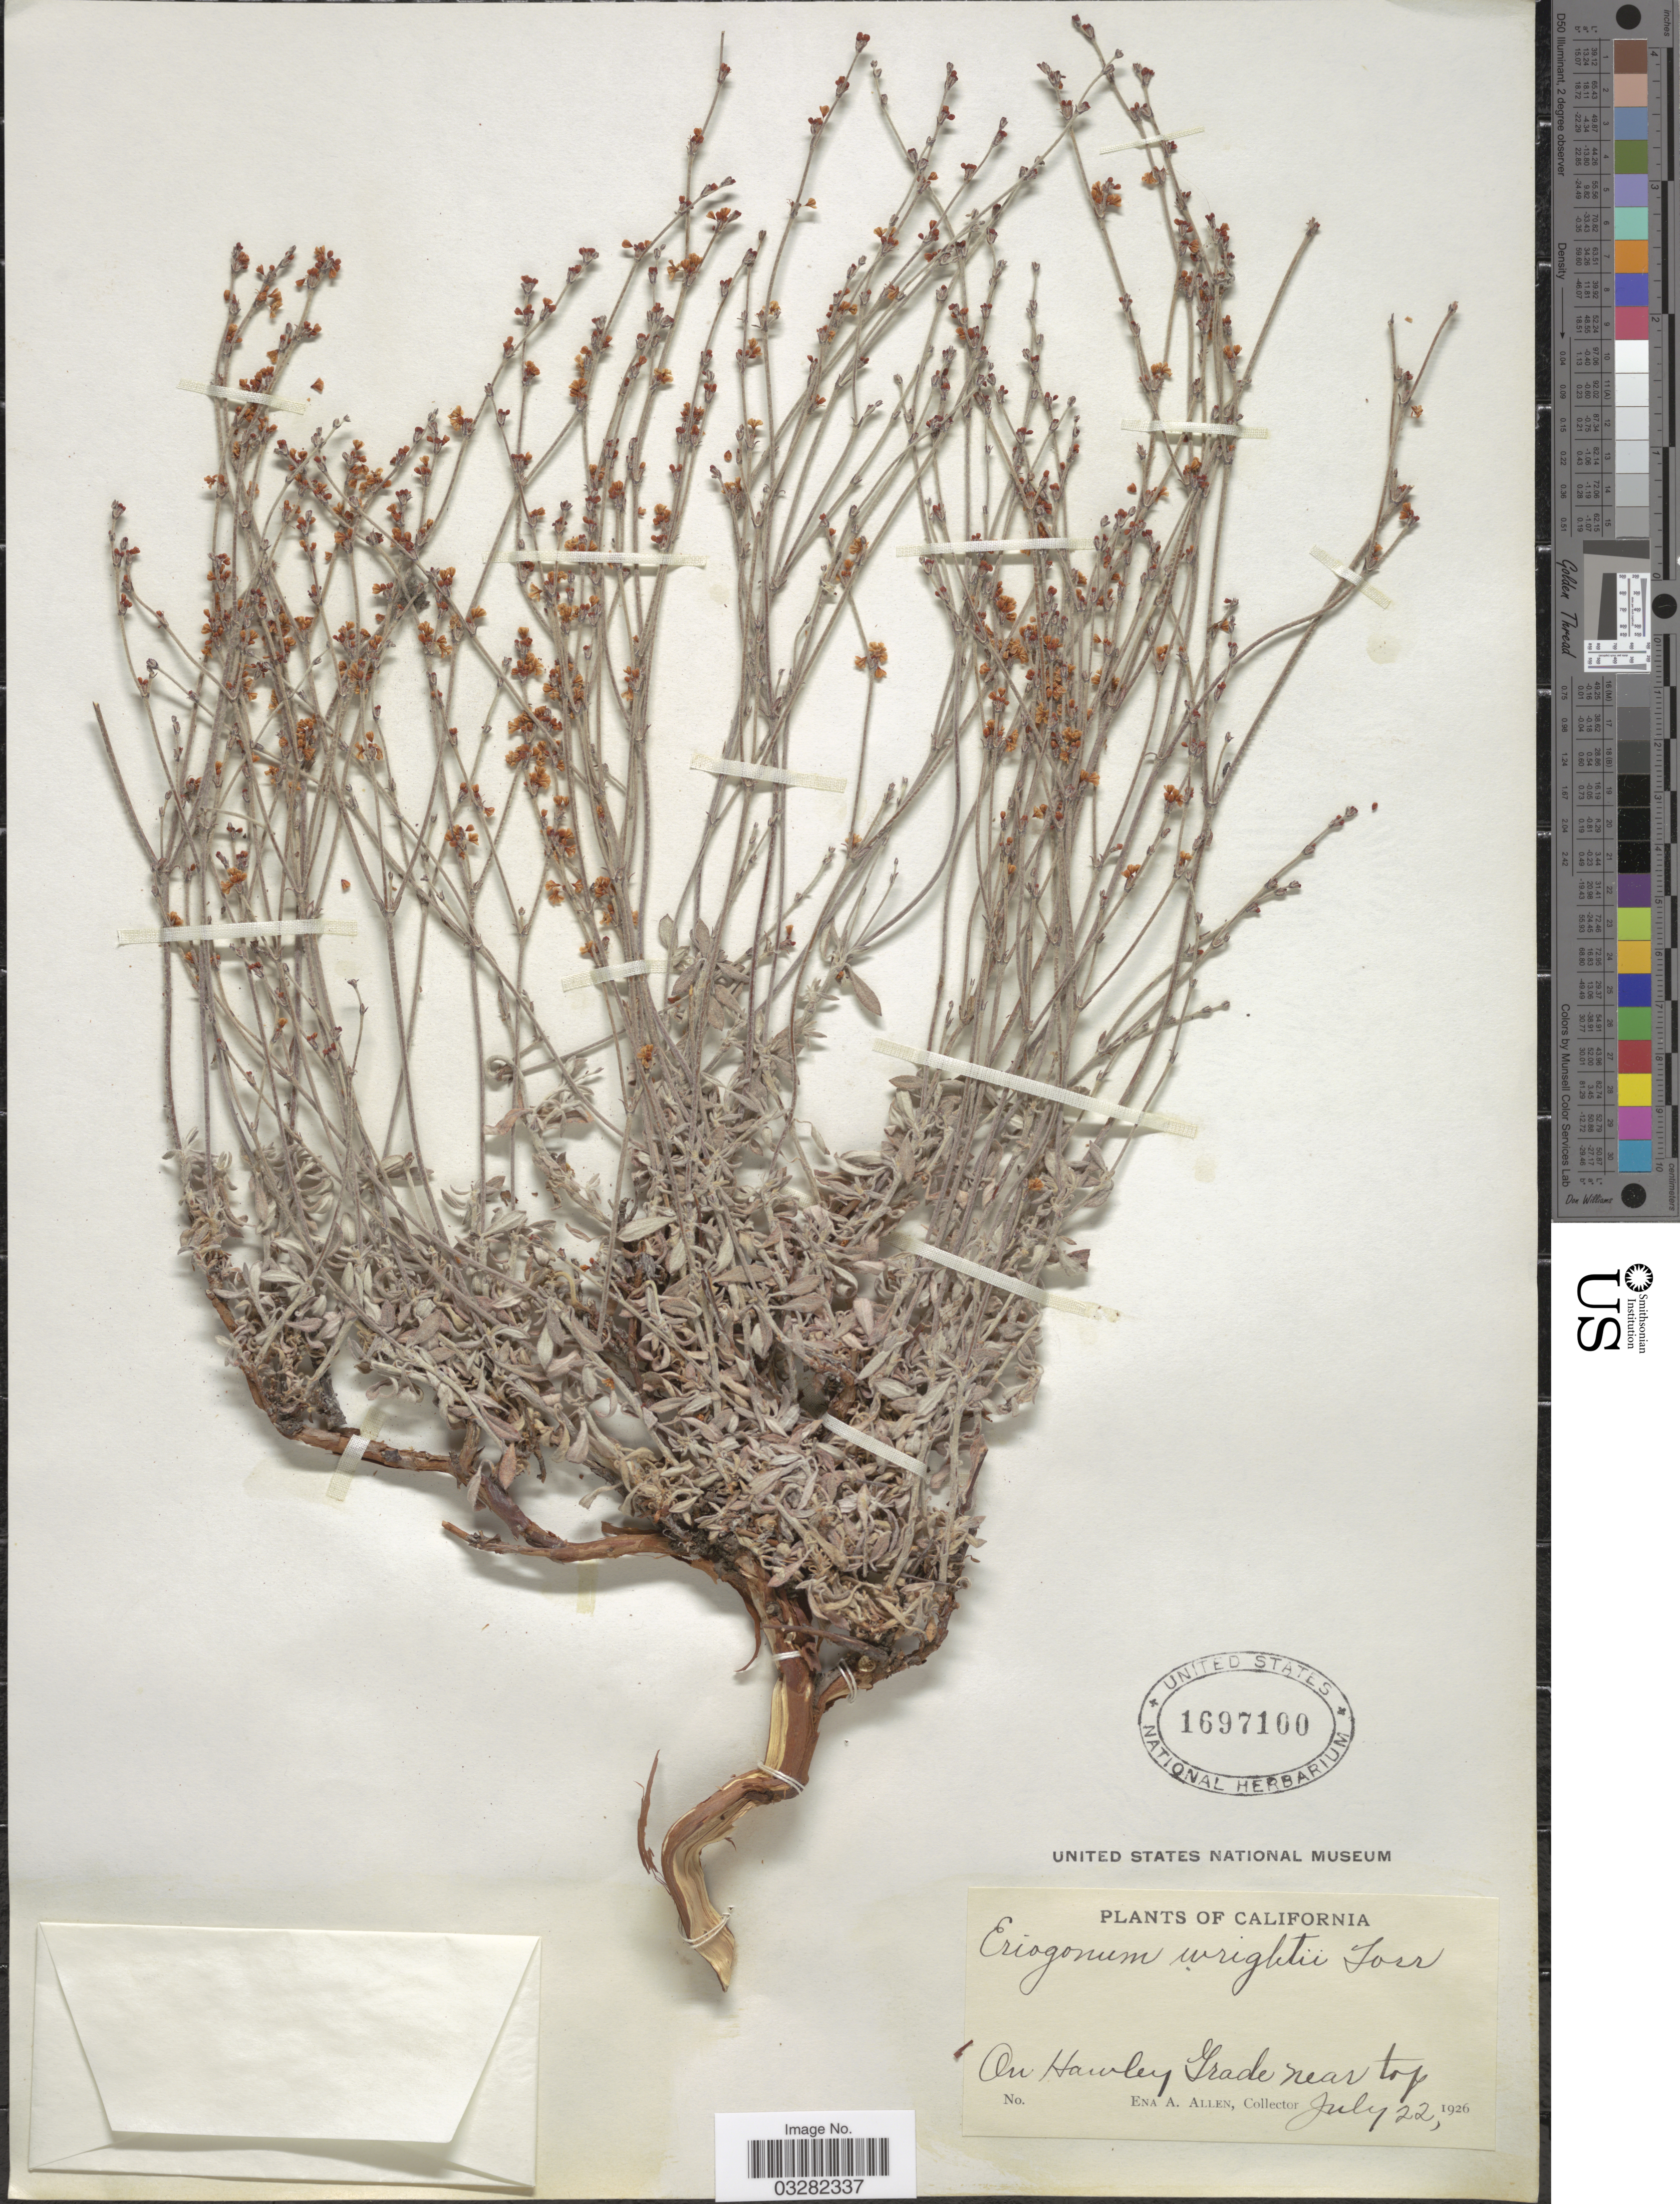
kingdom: Plantae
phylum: Tracheophyta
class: Magnoliopsida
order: Caryophyllales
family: Polygonaceae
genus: Eriogonum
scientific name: Eriogonum wrightii var. trachygonum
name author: (Torr. ex Benth.) Jeps.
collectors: E. A. Allen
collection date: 1926-07-22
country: United States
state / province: California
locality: On Hawley Grade near top.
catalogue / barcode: US 1697100